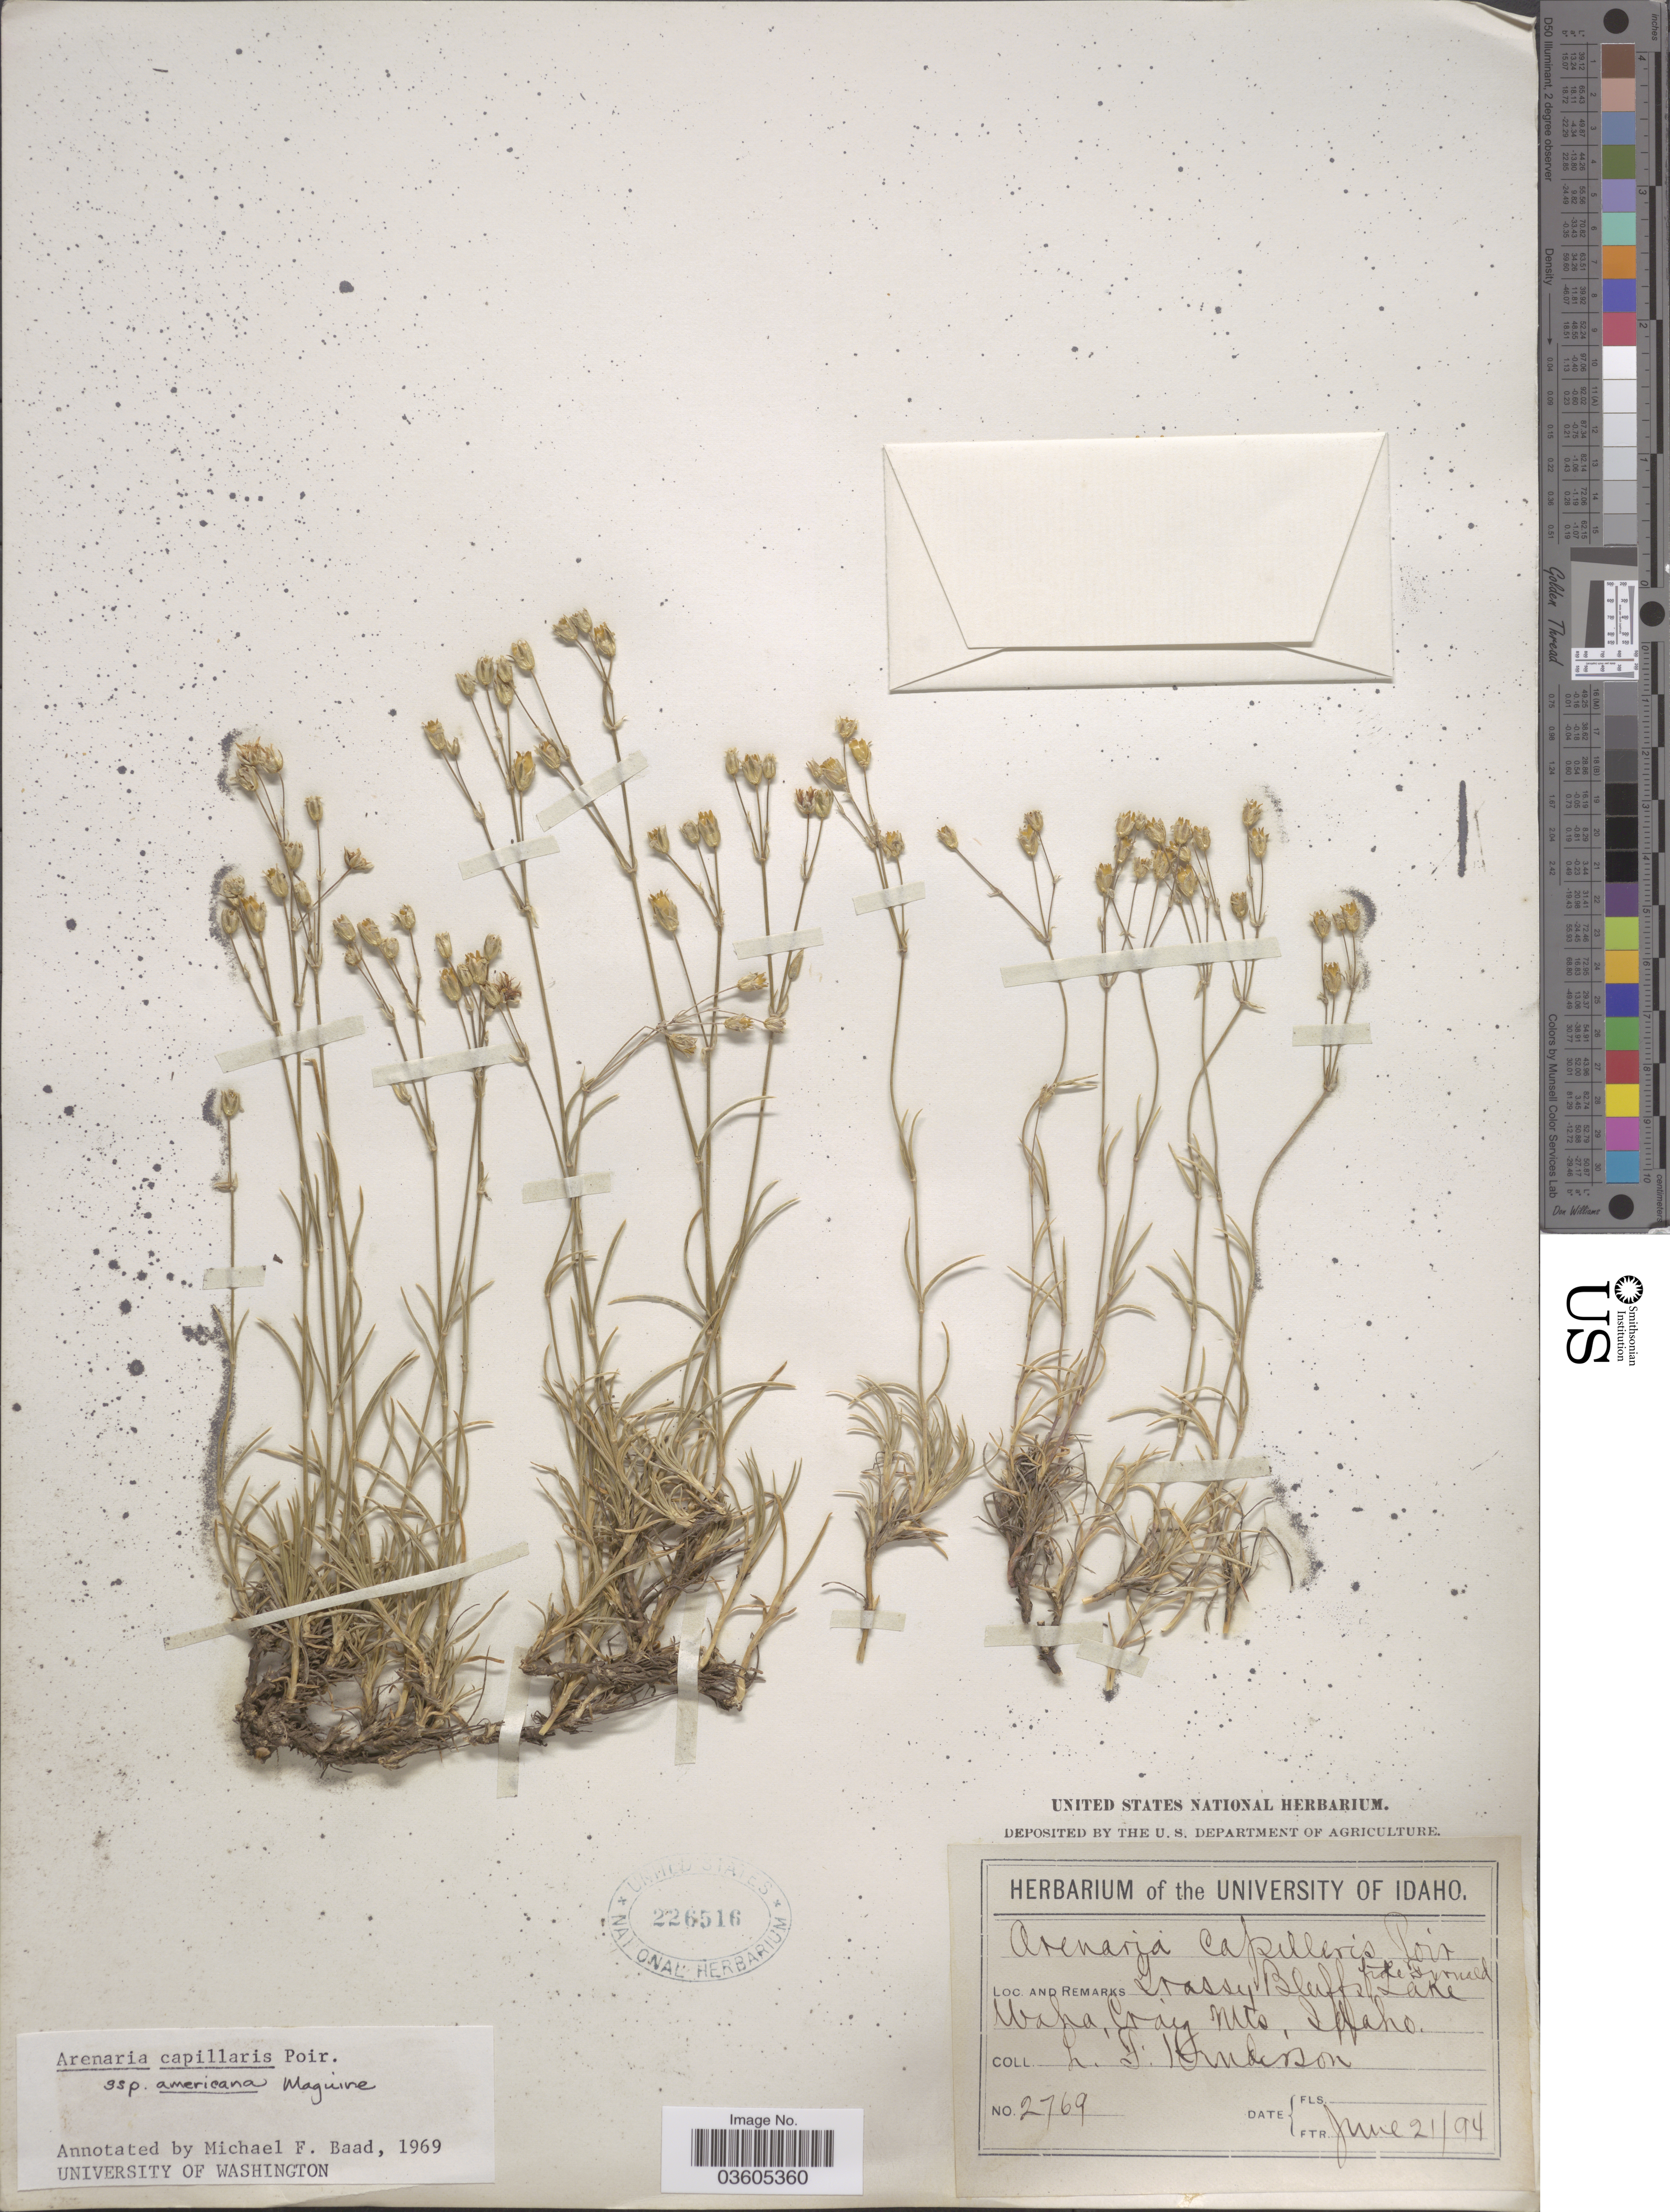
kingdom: Plantae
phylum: Tracheophyta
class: Magnoliopsida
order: Caryophyllales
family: Caryophyllaceae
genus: Eremogone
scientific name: Eremogone capillaris var. americana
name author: (Maguire) R.L. Hartm. & Rabeler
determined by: U.S. National Herbarium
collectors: L. Henderson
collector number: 2769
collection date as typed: Transcribed d/m/y: 21/6/94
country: United States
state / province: Idaho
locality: Grassy Bluffs, Lake Waha, Craig Mts.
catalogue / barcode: US 226516